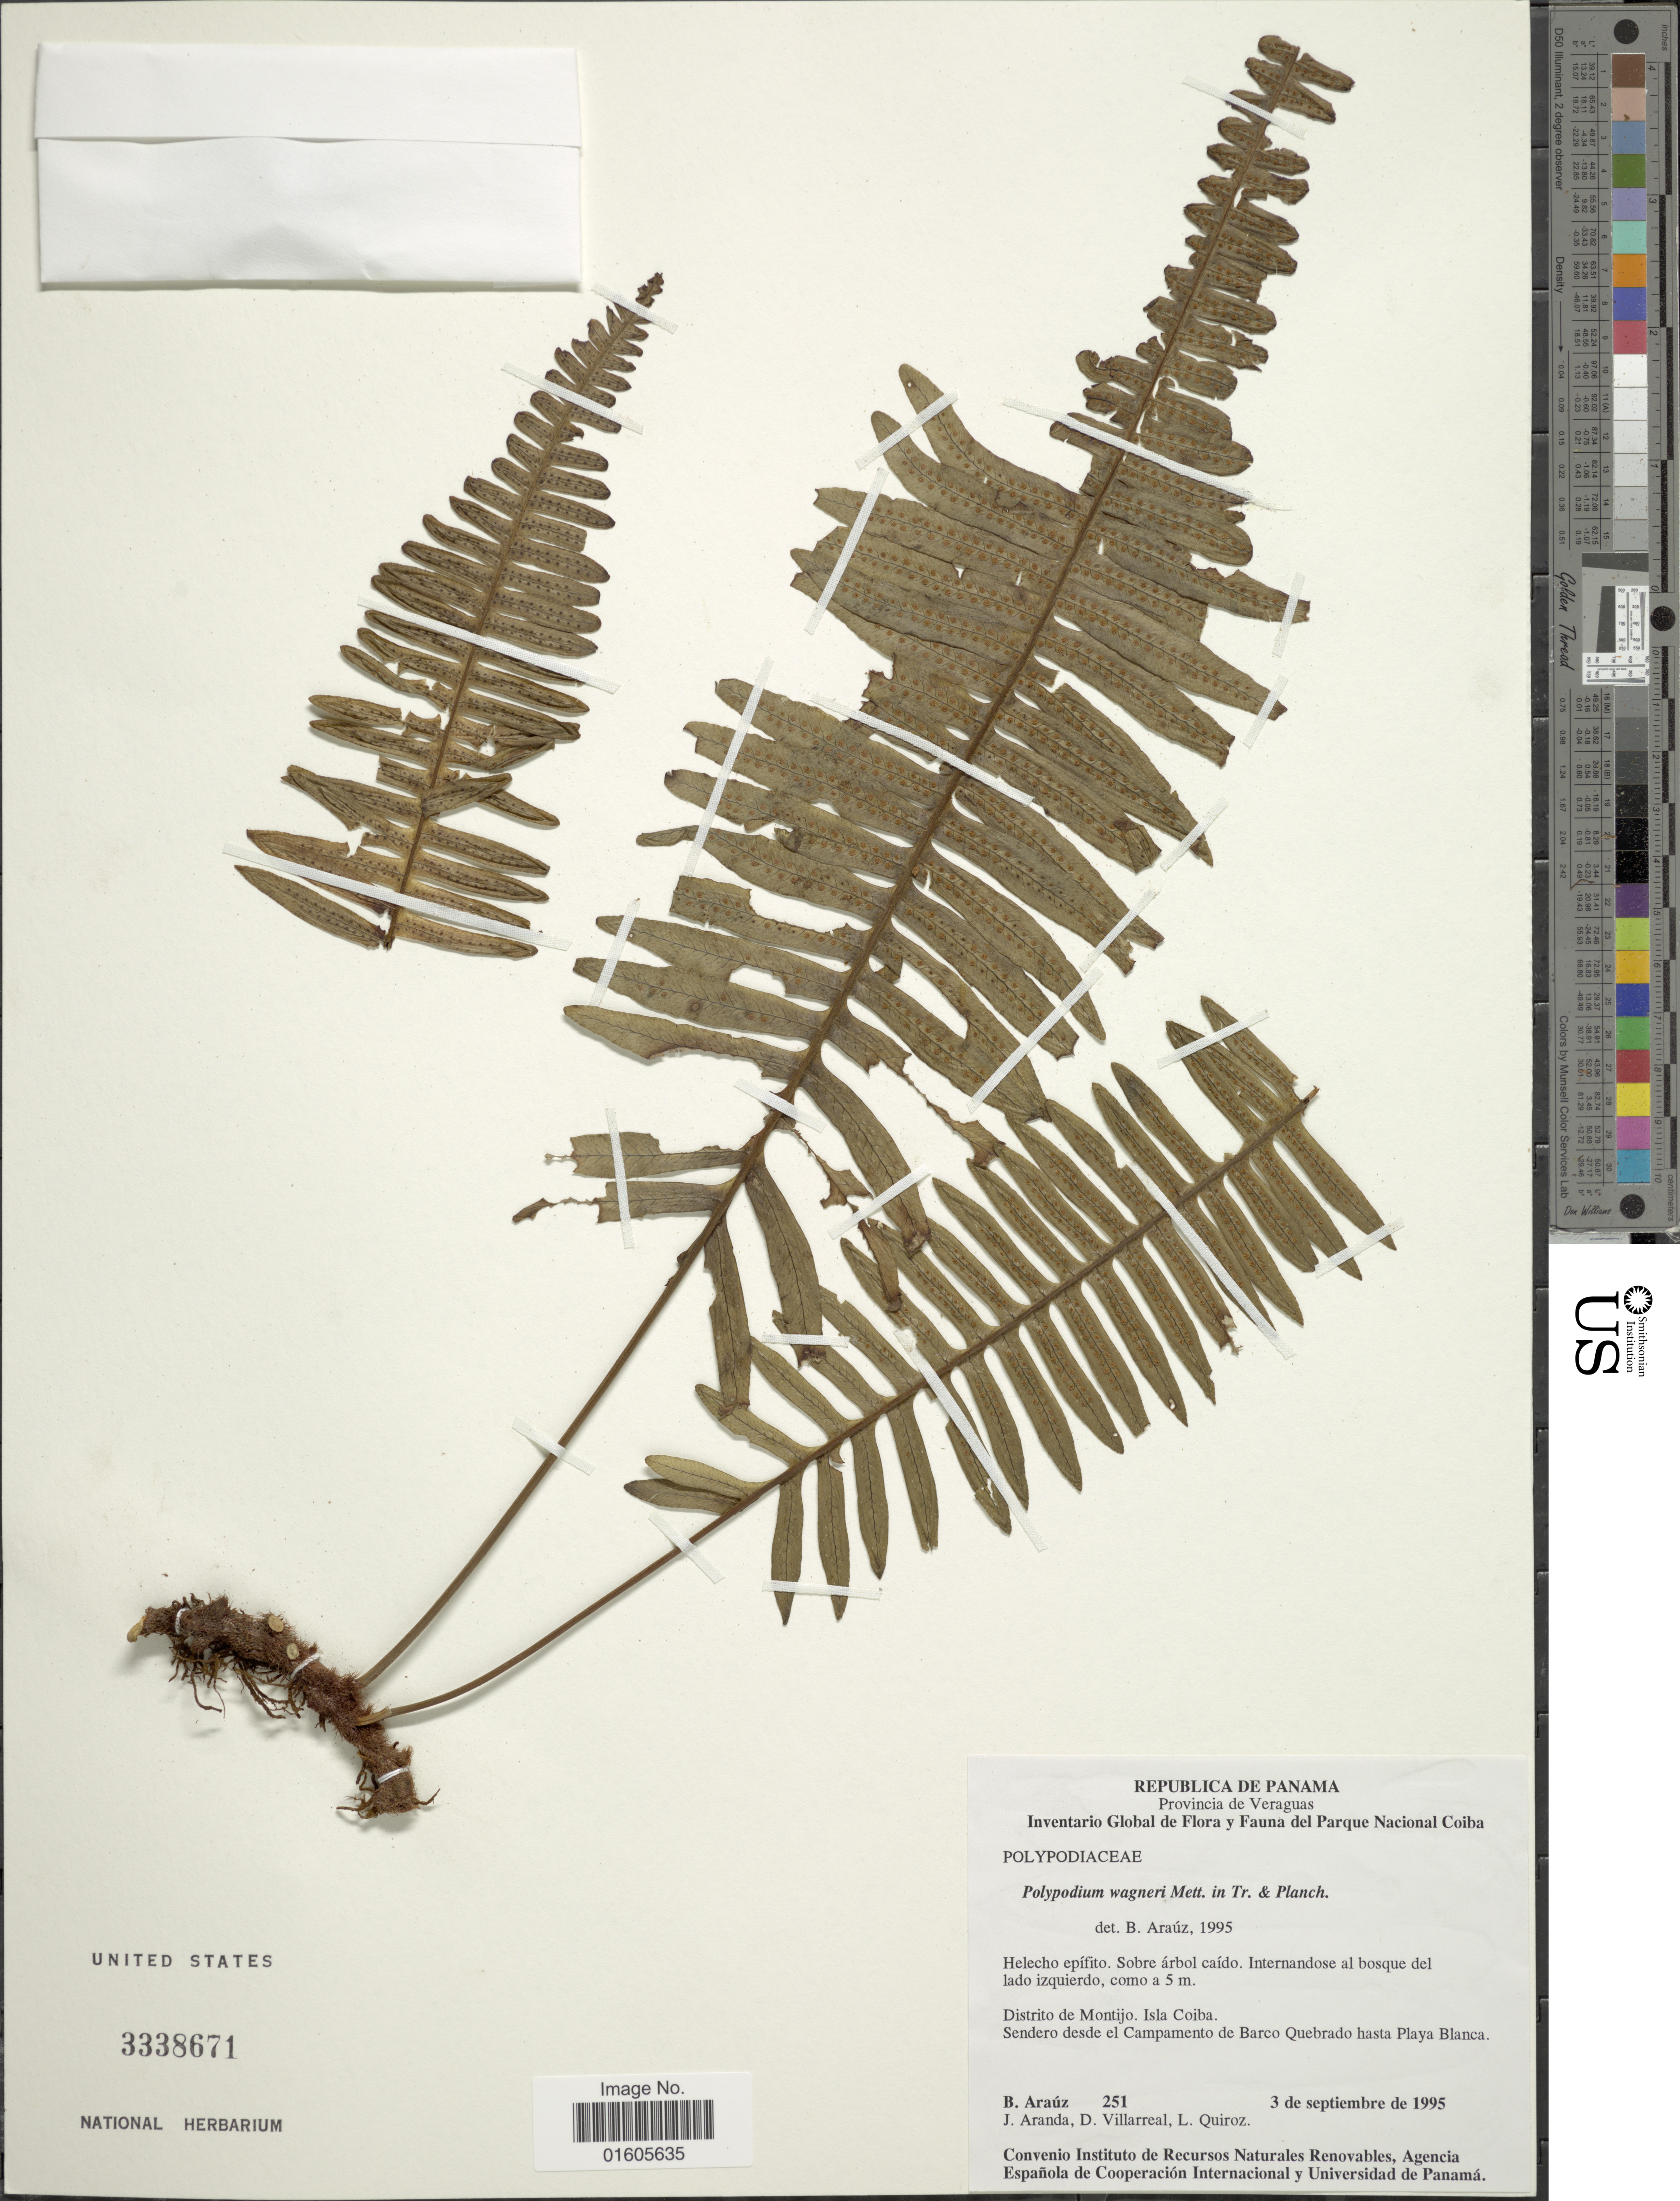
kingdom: Plantae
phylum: Tracheophyta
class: Polypodiopsida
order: Polypodiales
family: Polypodiaceae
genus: Serpocaulon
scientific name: Serpocaulon wagneri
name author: (Mett.) A.R. Sm.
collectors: B. Araúz, J. Aranda, D. Villarreal & L. Quiroz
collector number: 251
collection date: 1995-09-03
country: Panama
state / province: Veraguas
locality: Distrito de Montijo. Isla Coiba. Sendero desde el Campamento de Barco Quebrado hasta Playa Blanca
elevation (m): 5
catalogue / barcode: US 3338671